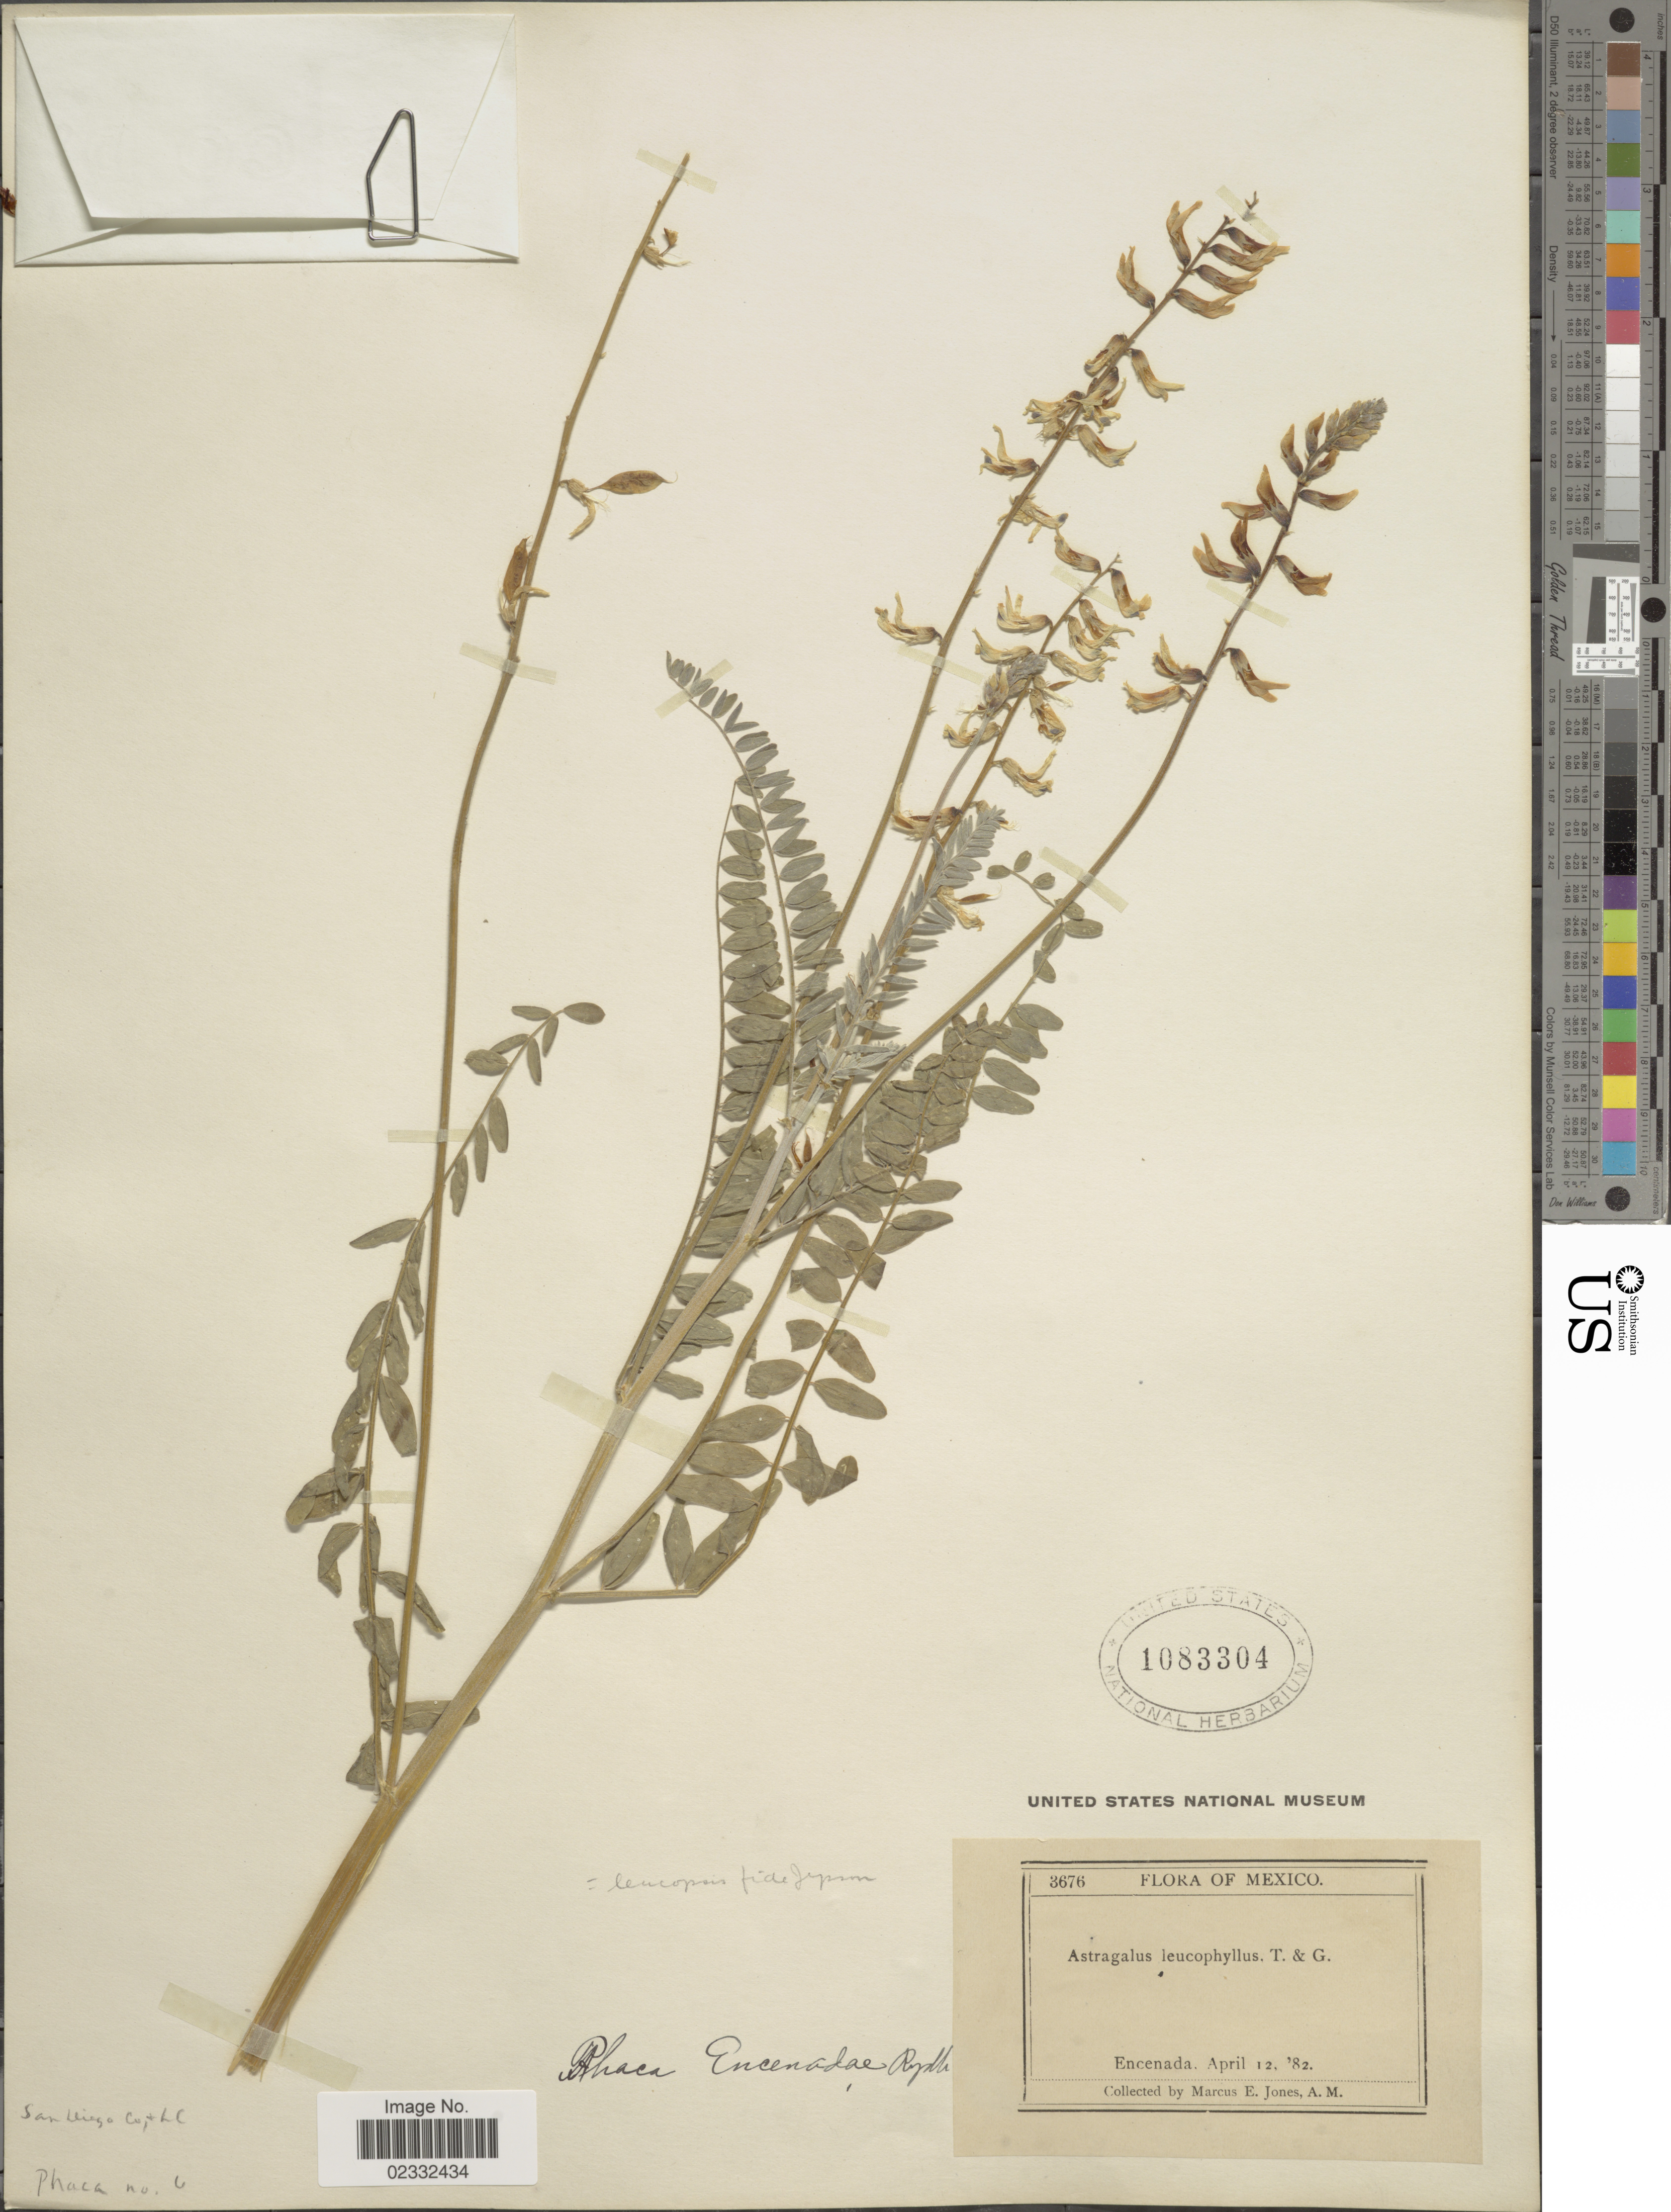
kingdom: Plantae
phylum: Tracheophyta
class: Magnoliopsida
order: Fabales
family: Fabaceae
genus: Astragalus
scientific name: Astragalus leucophyllus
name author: Torr. & A. Gray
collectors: M. E. Jones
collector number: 3676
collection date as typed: Transcribed d/m/y: 12/4/82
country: Mexico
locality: Mexico, Encenada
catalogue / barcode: US 1083304